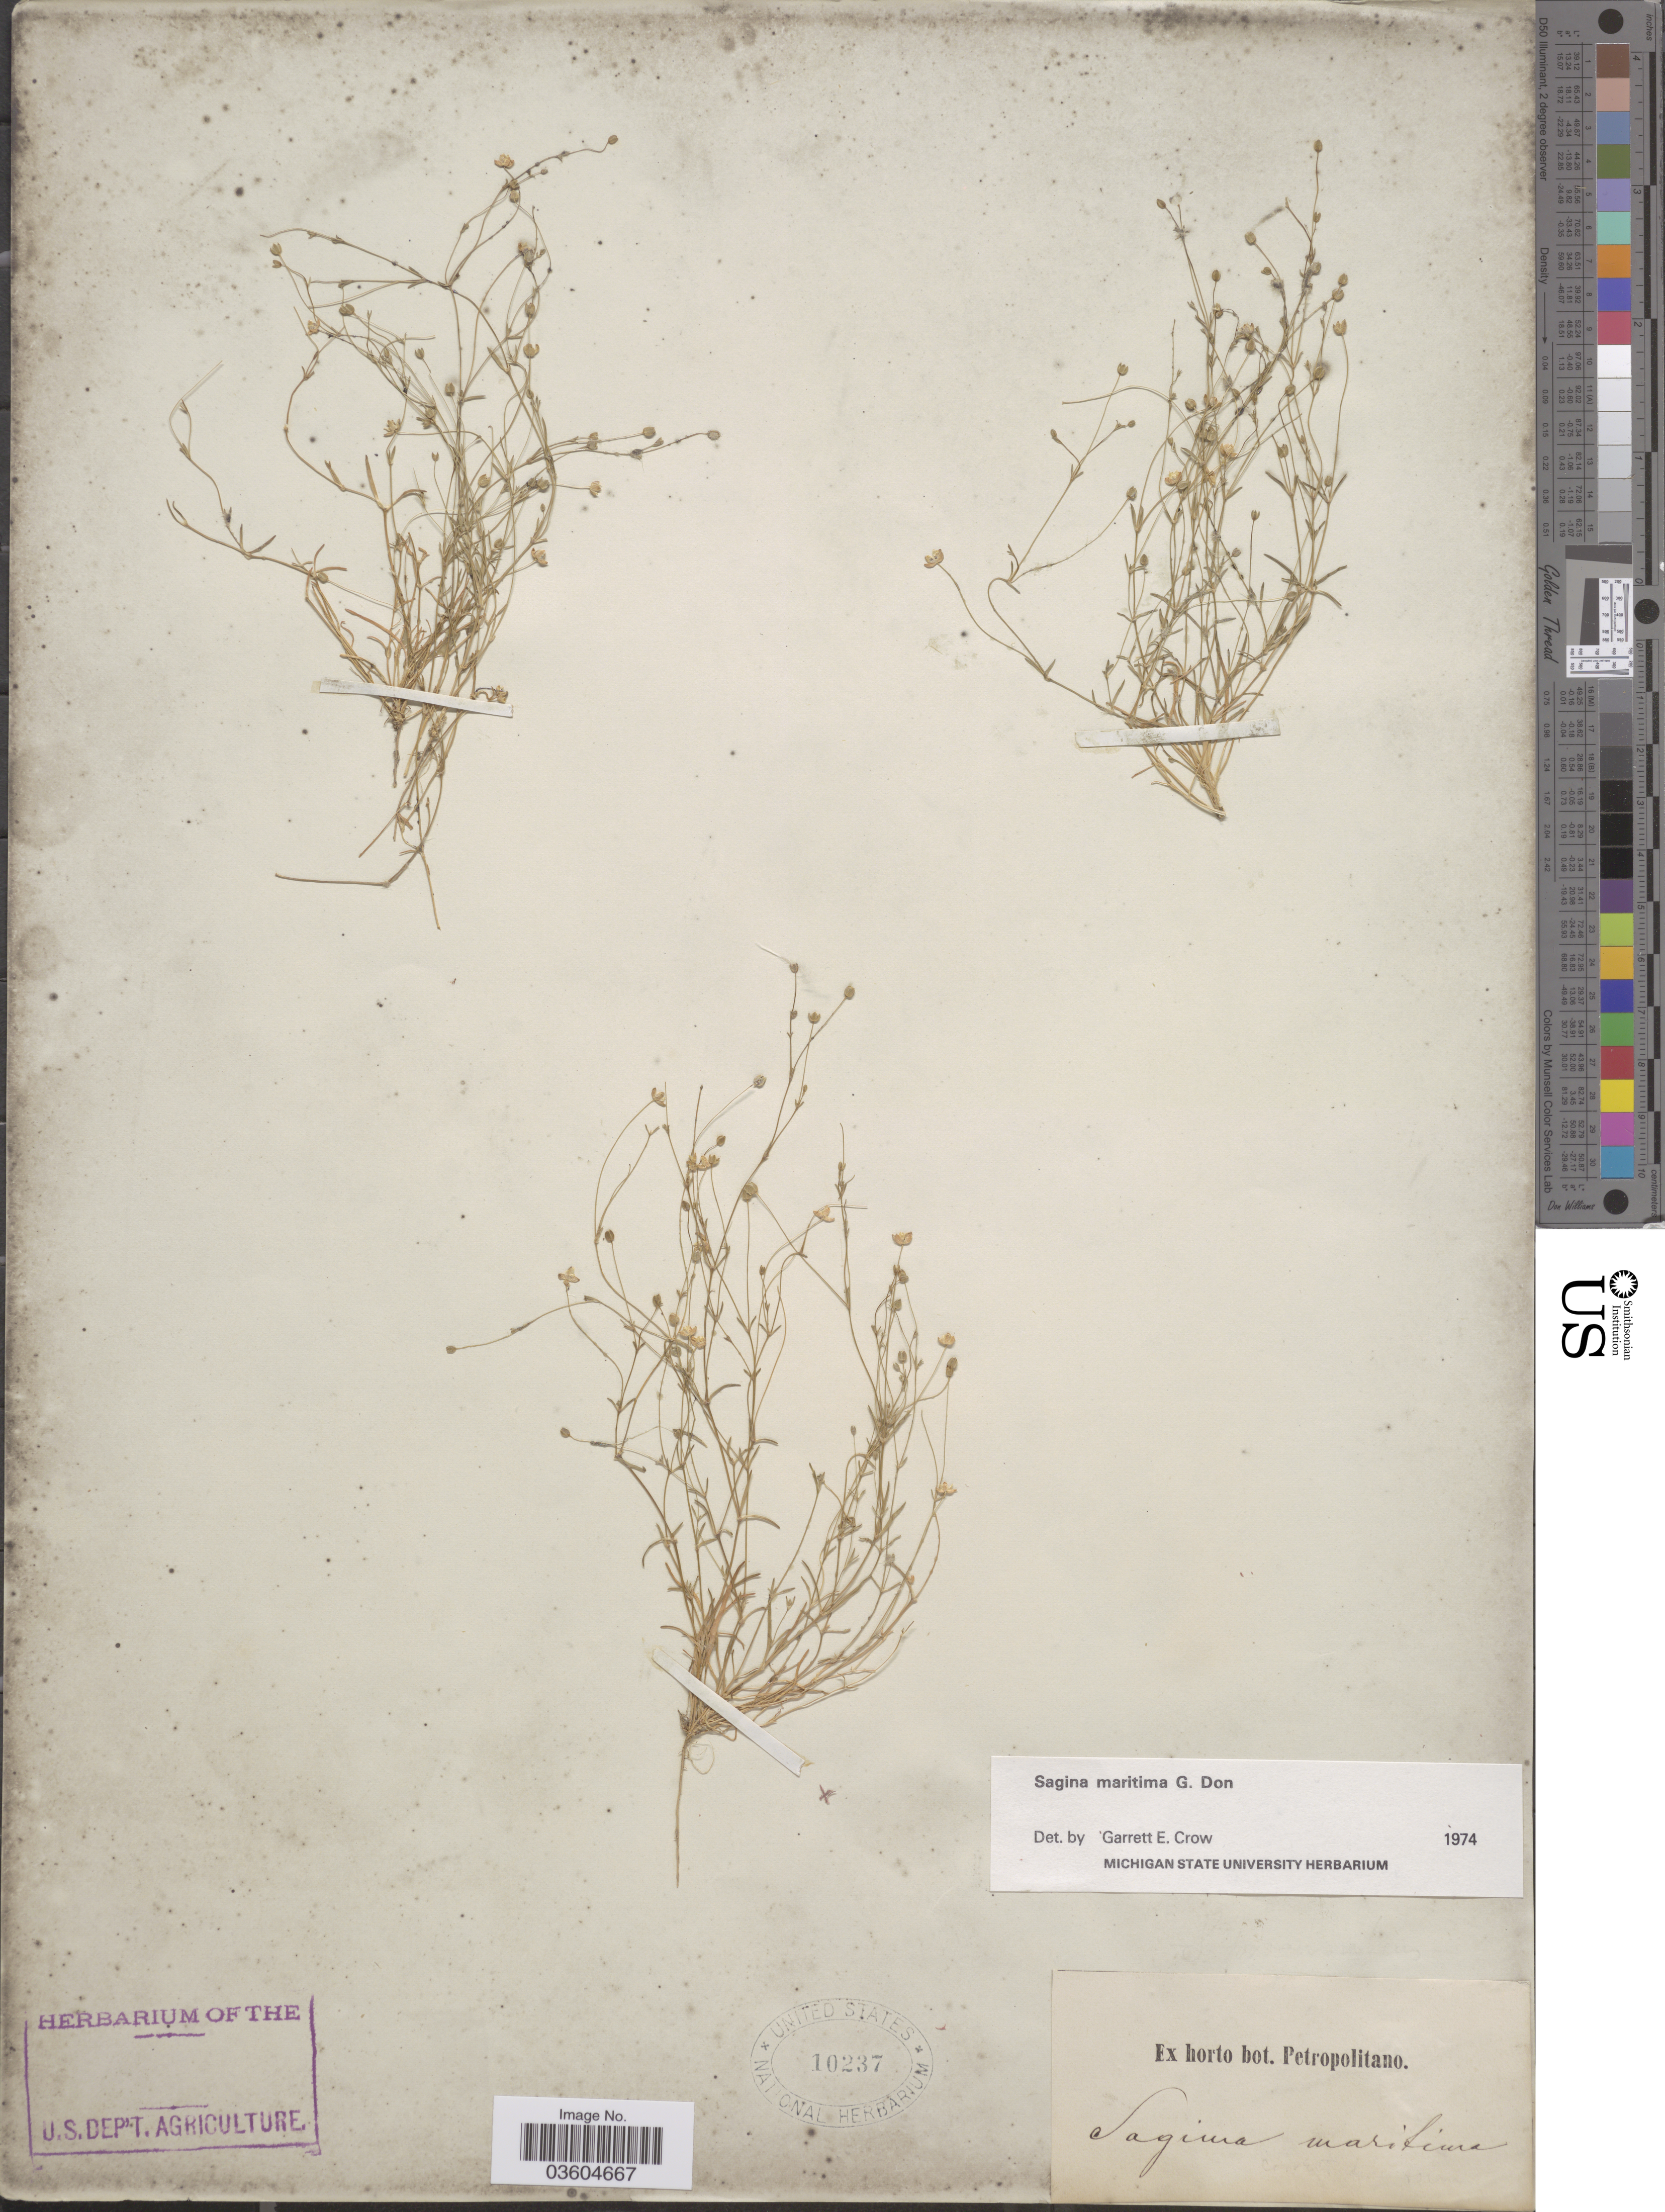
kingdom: Plantae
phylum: Tracheophyta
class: Magnoliopsida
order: Caryophyllales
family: Caryophyllaceae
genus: Sagina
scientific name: Sagina maritima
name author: G. Don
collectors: ex Horto Bot. Petropolitano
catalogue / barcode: US 10237